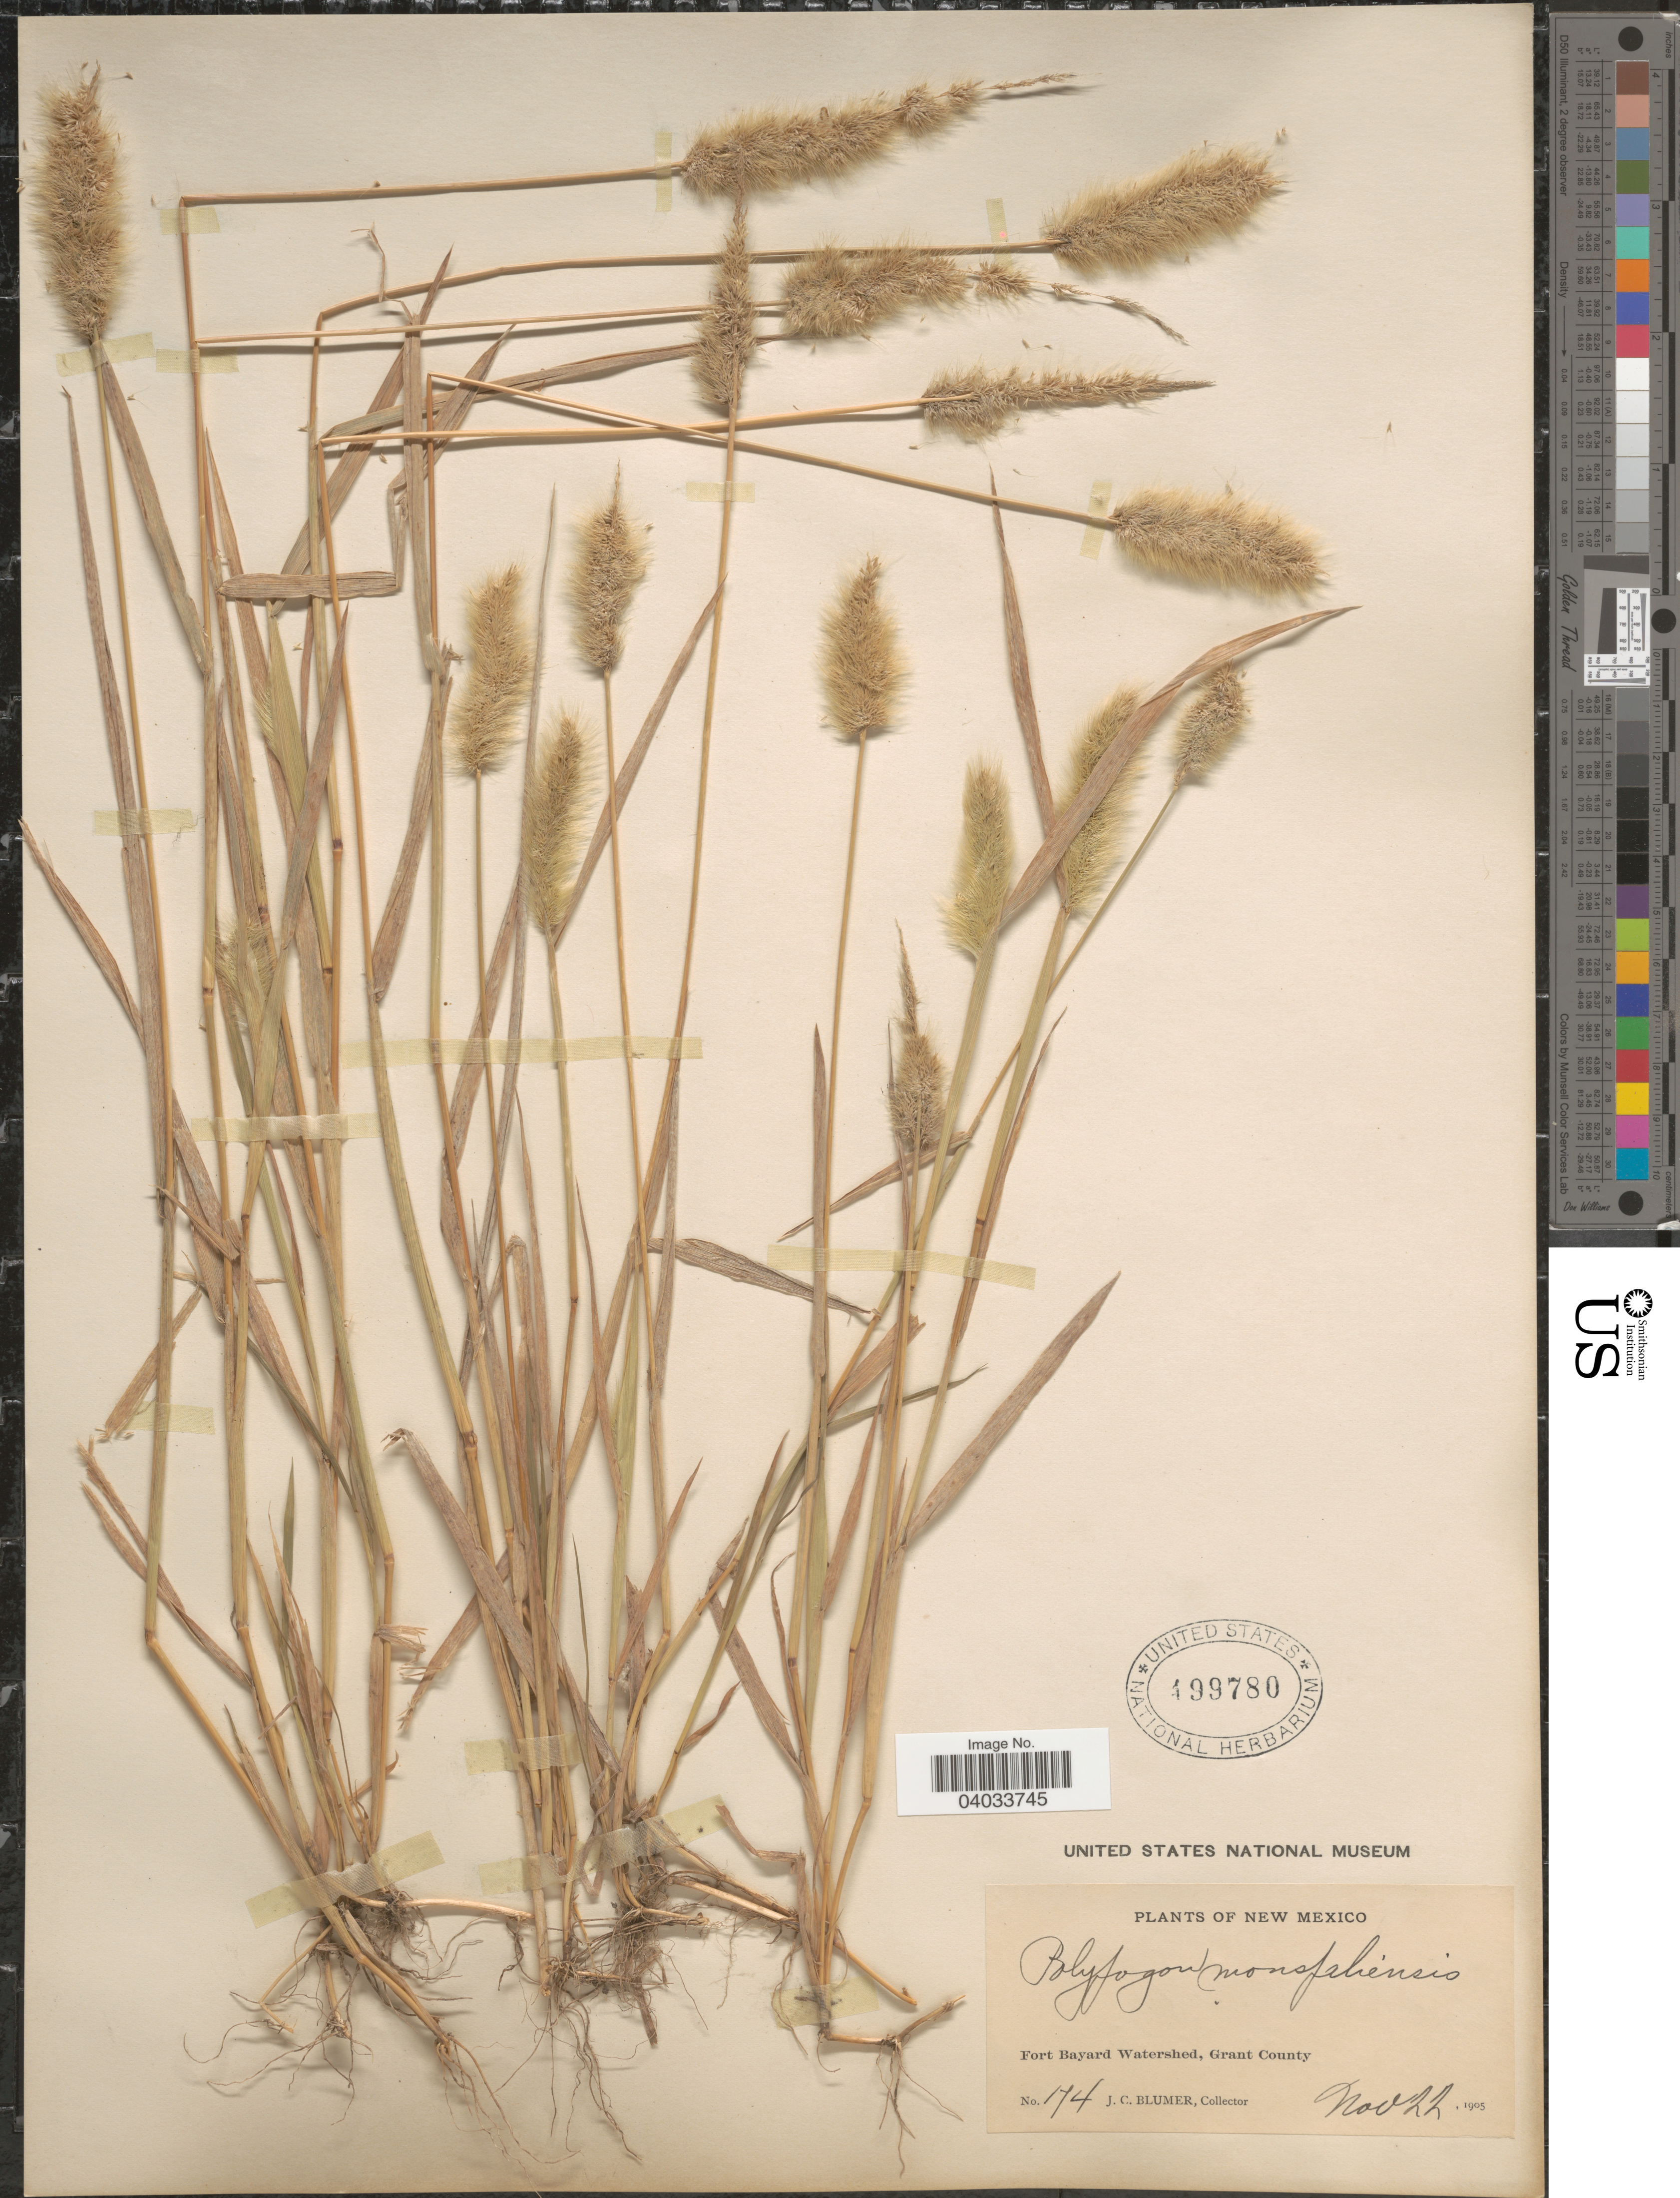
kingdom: Plantae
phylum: Tracheophyta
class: Liliopsida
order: Poales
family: Poaceae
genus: Polypogon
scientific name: Polypogon monspeliensis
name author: (L.) Desf.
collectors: J. C. Blumer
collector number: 174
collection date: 1905-11-22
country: United States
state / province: New Mexico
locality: Fort Bayard Watershed, Grant County.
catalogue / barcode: US 499780